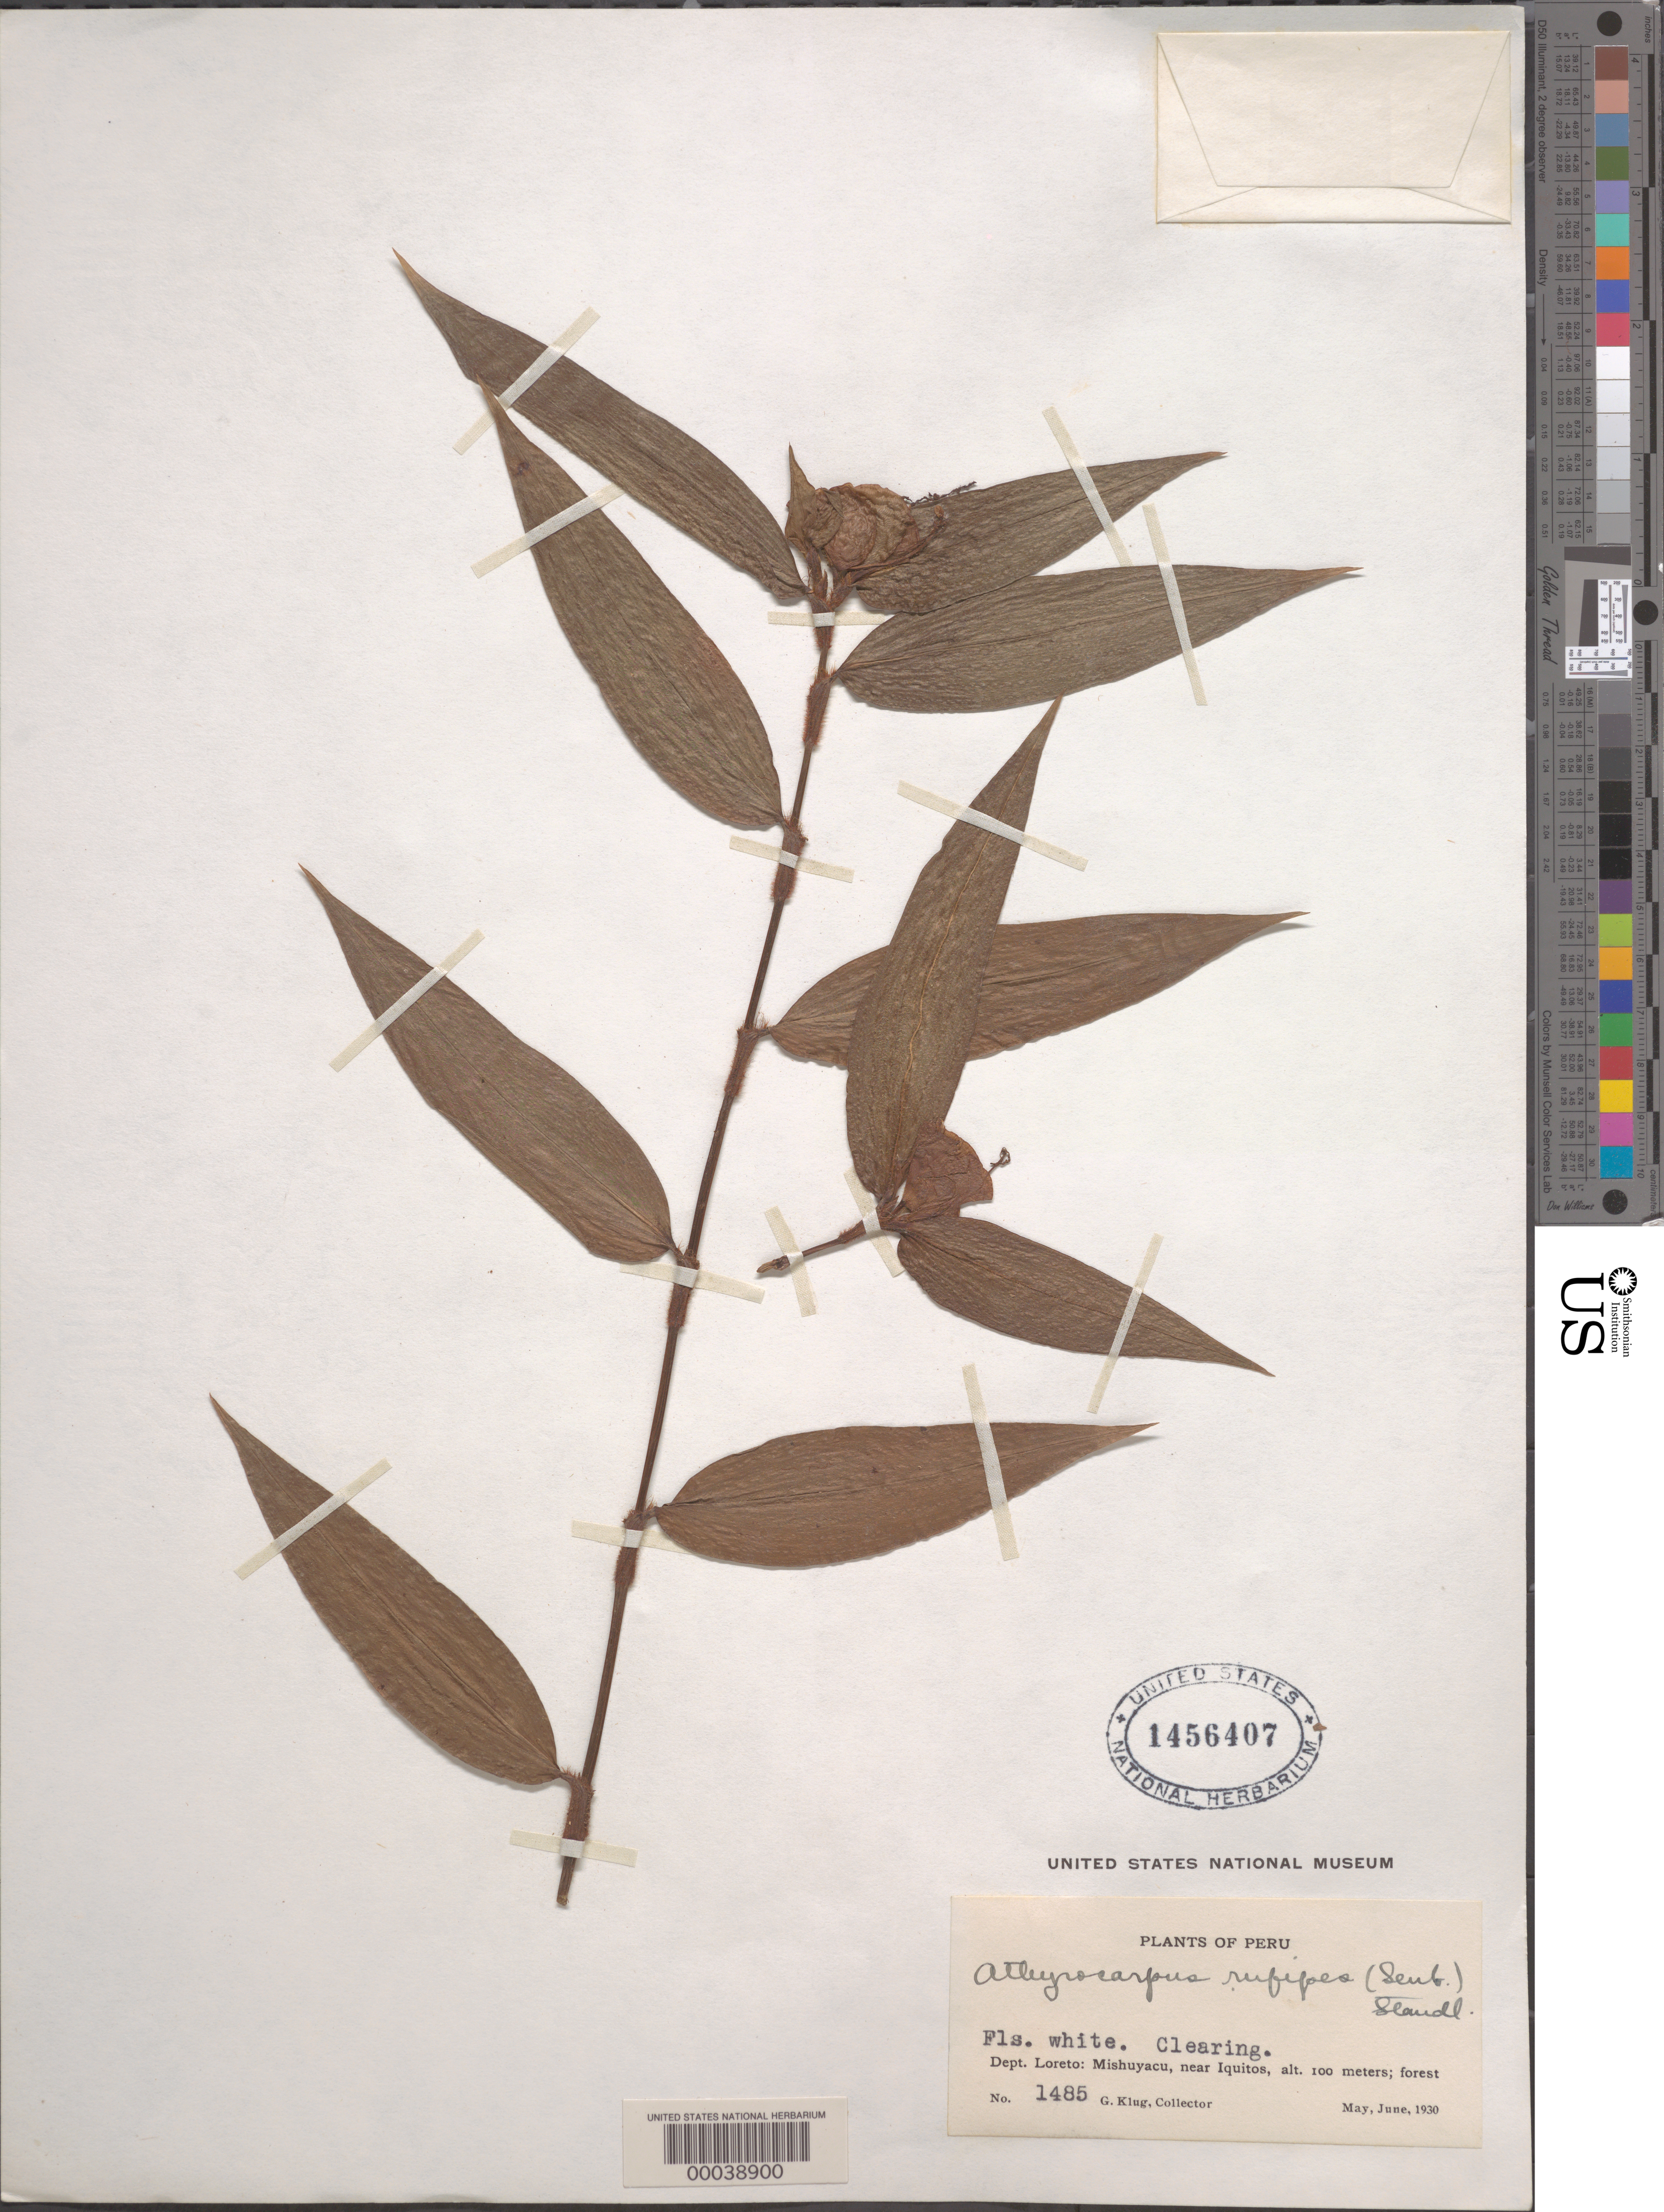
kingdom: Plantae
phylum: Tracheophyta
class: Liliopsida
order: Commelinales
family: Commelinaceae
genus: Commelina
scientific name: Commelina rufipes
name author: Seub.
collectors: G. Klug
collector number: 1485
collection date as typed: May 1930 to -- Jun 1930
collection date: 1930-05/1930-06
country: Peru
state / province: Loreto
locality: Mishuyacu, near Iquitos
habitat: Forest; clearing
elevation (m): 100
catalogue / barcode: US 1456407